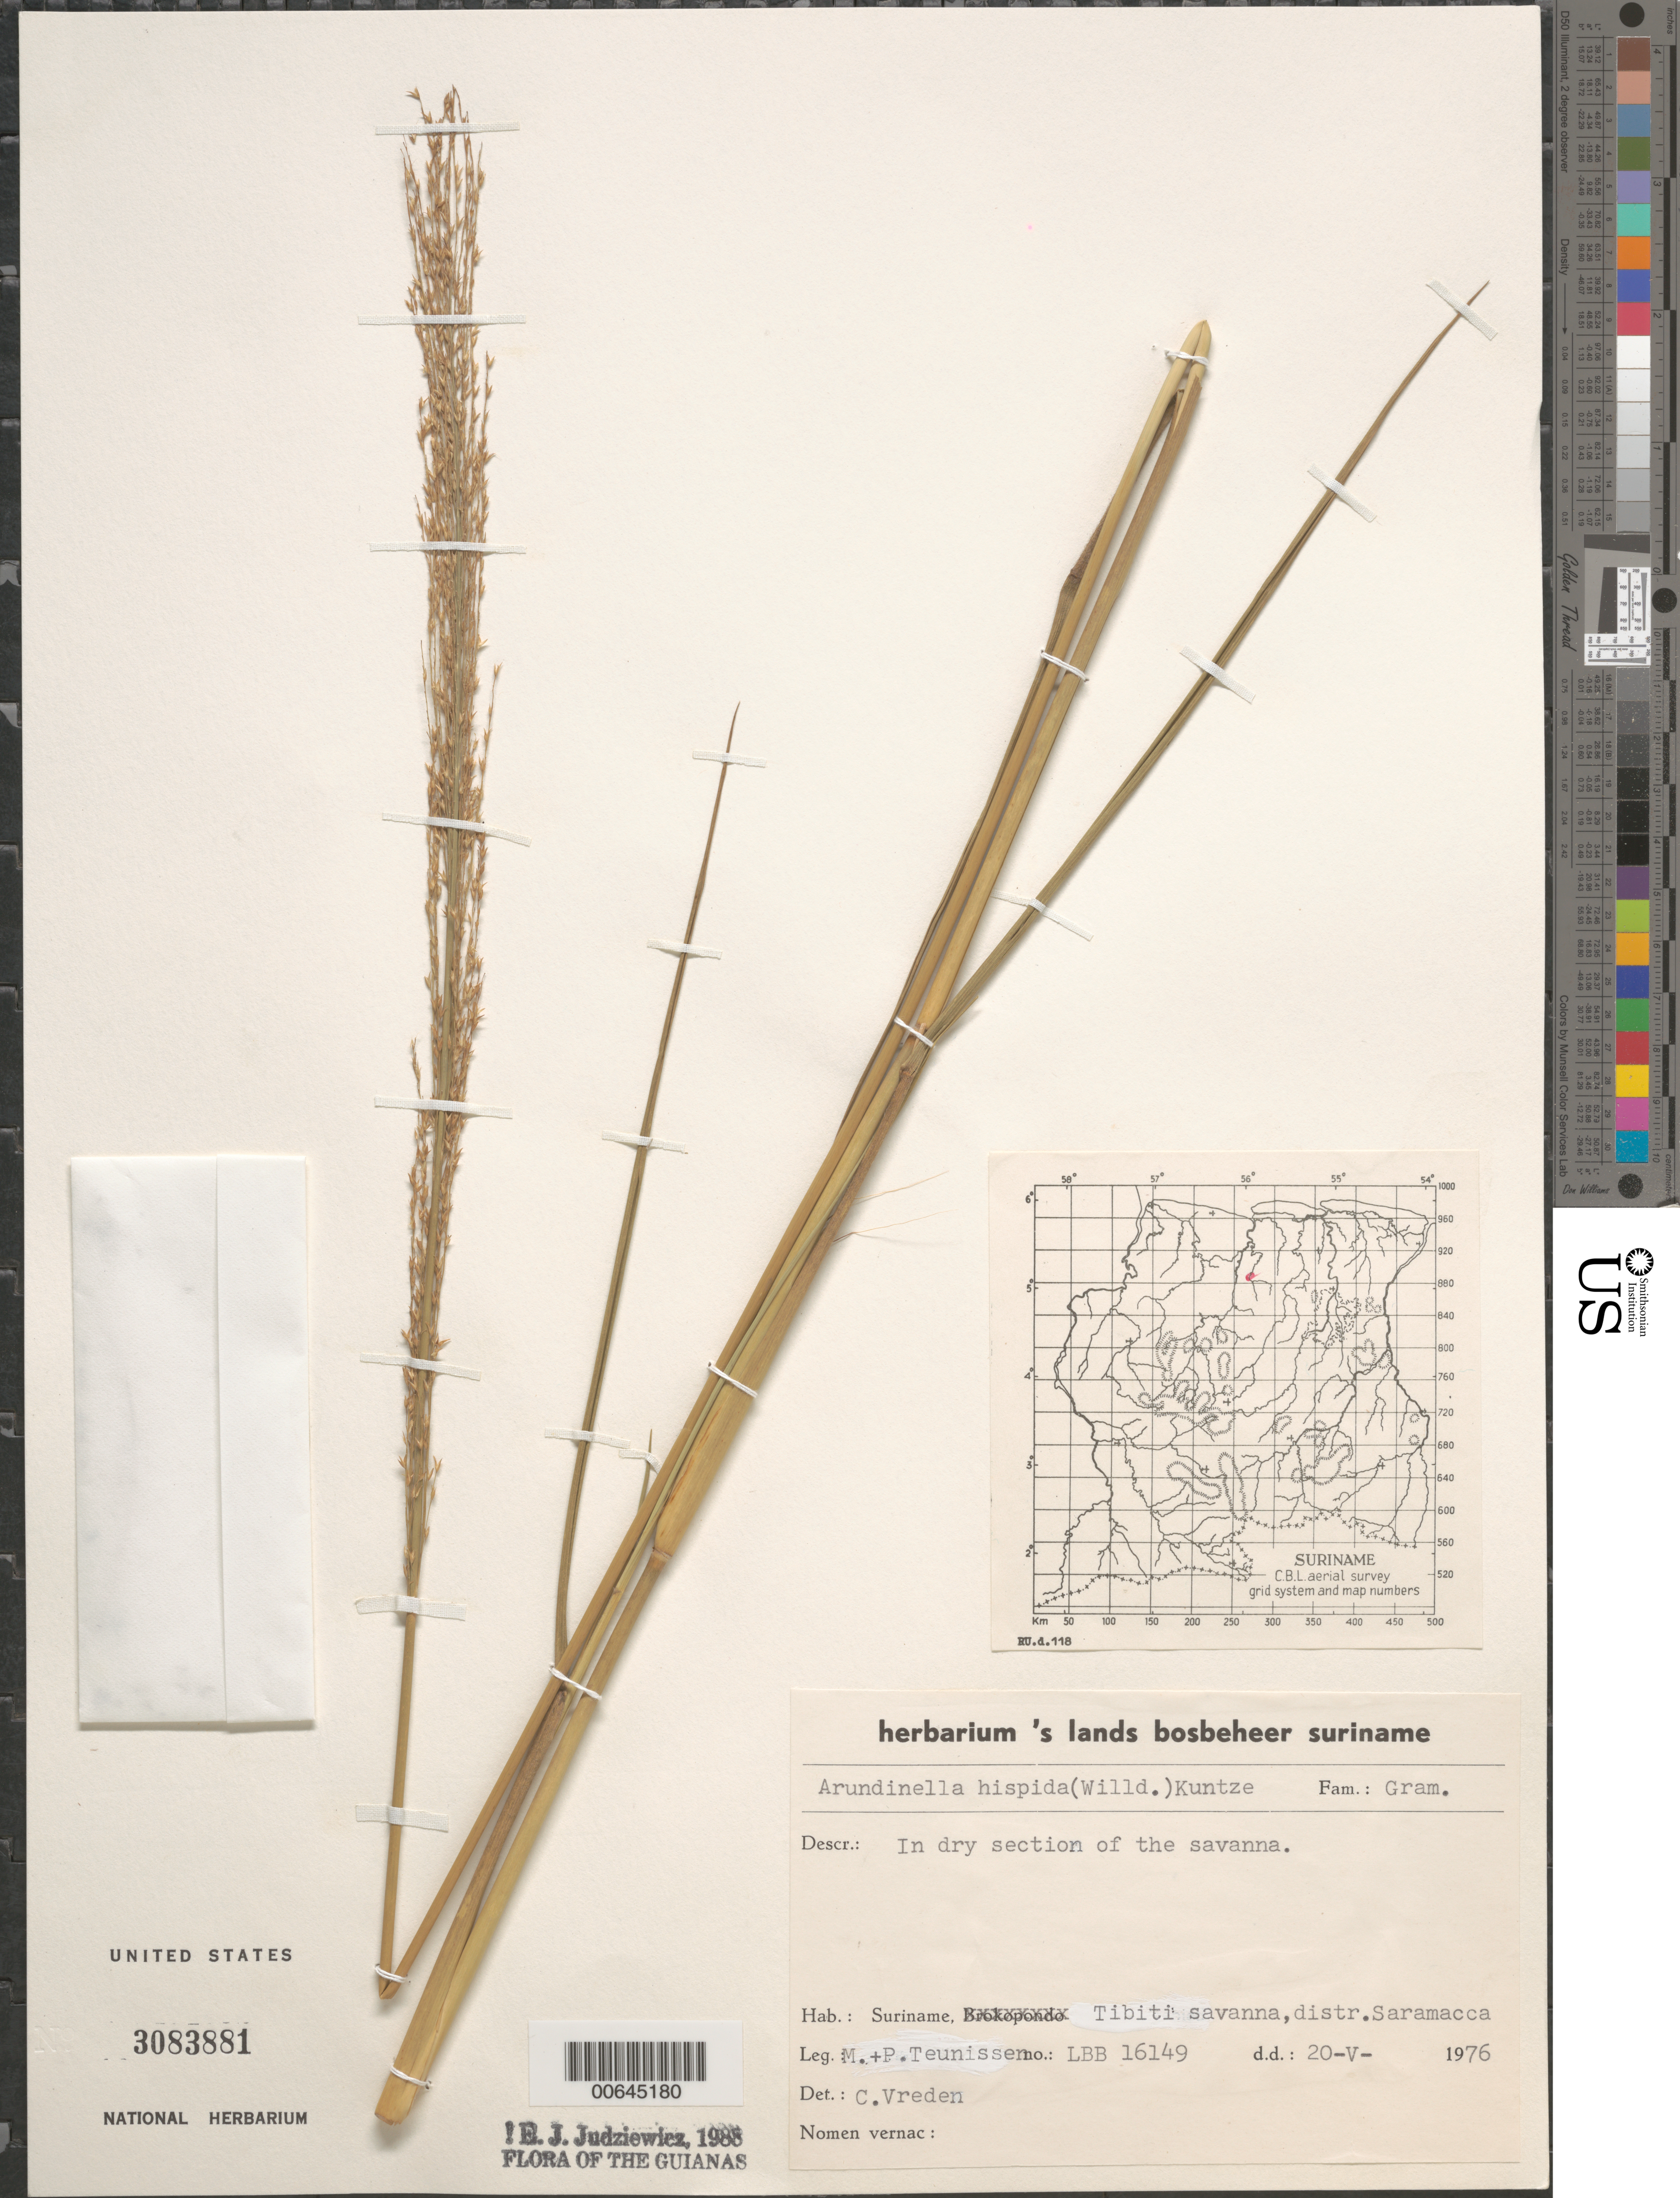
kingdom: Plantae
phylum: Tracheophyta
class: Liliopsida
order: Poales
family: Poaceae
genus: Arundinella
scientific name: Arundinella hispida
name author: (Humb. & Bonpl. ex Willd.) Kuntze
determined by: Judziewicz, E. J.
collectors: M. Teunissen-werkhoven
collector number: LBB 16149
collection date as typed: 20-May-76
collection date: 1976-05-20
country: Suriname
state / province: Saramacca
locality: Tibiti savanna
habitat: In dry section of the savanna.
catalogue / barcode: US 3083881